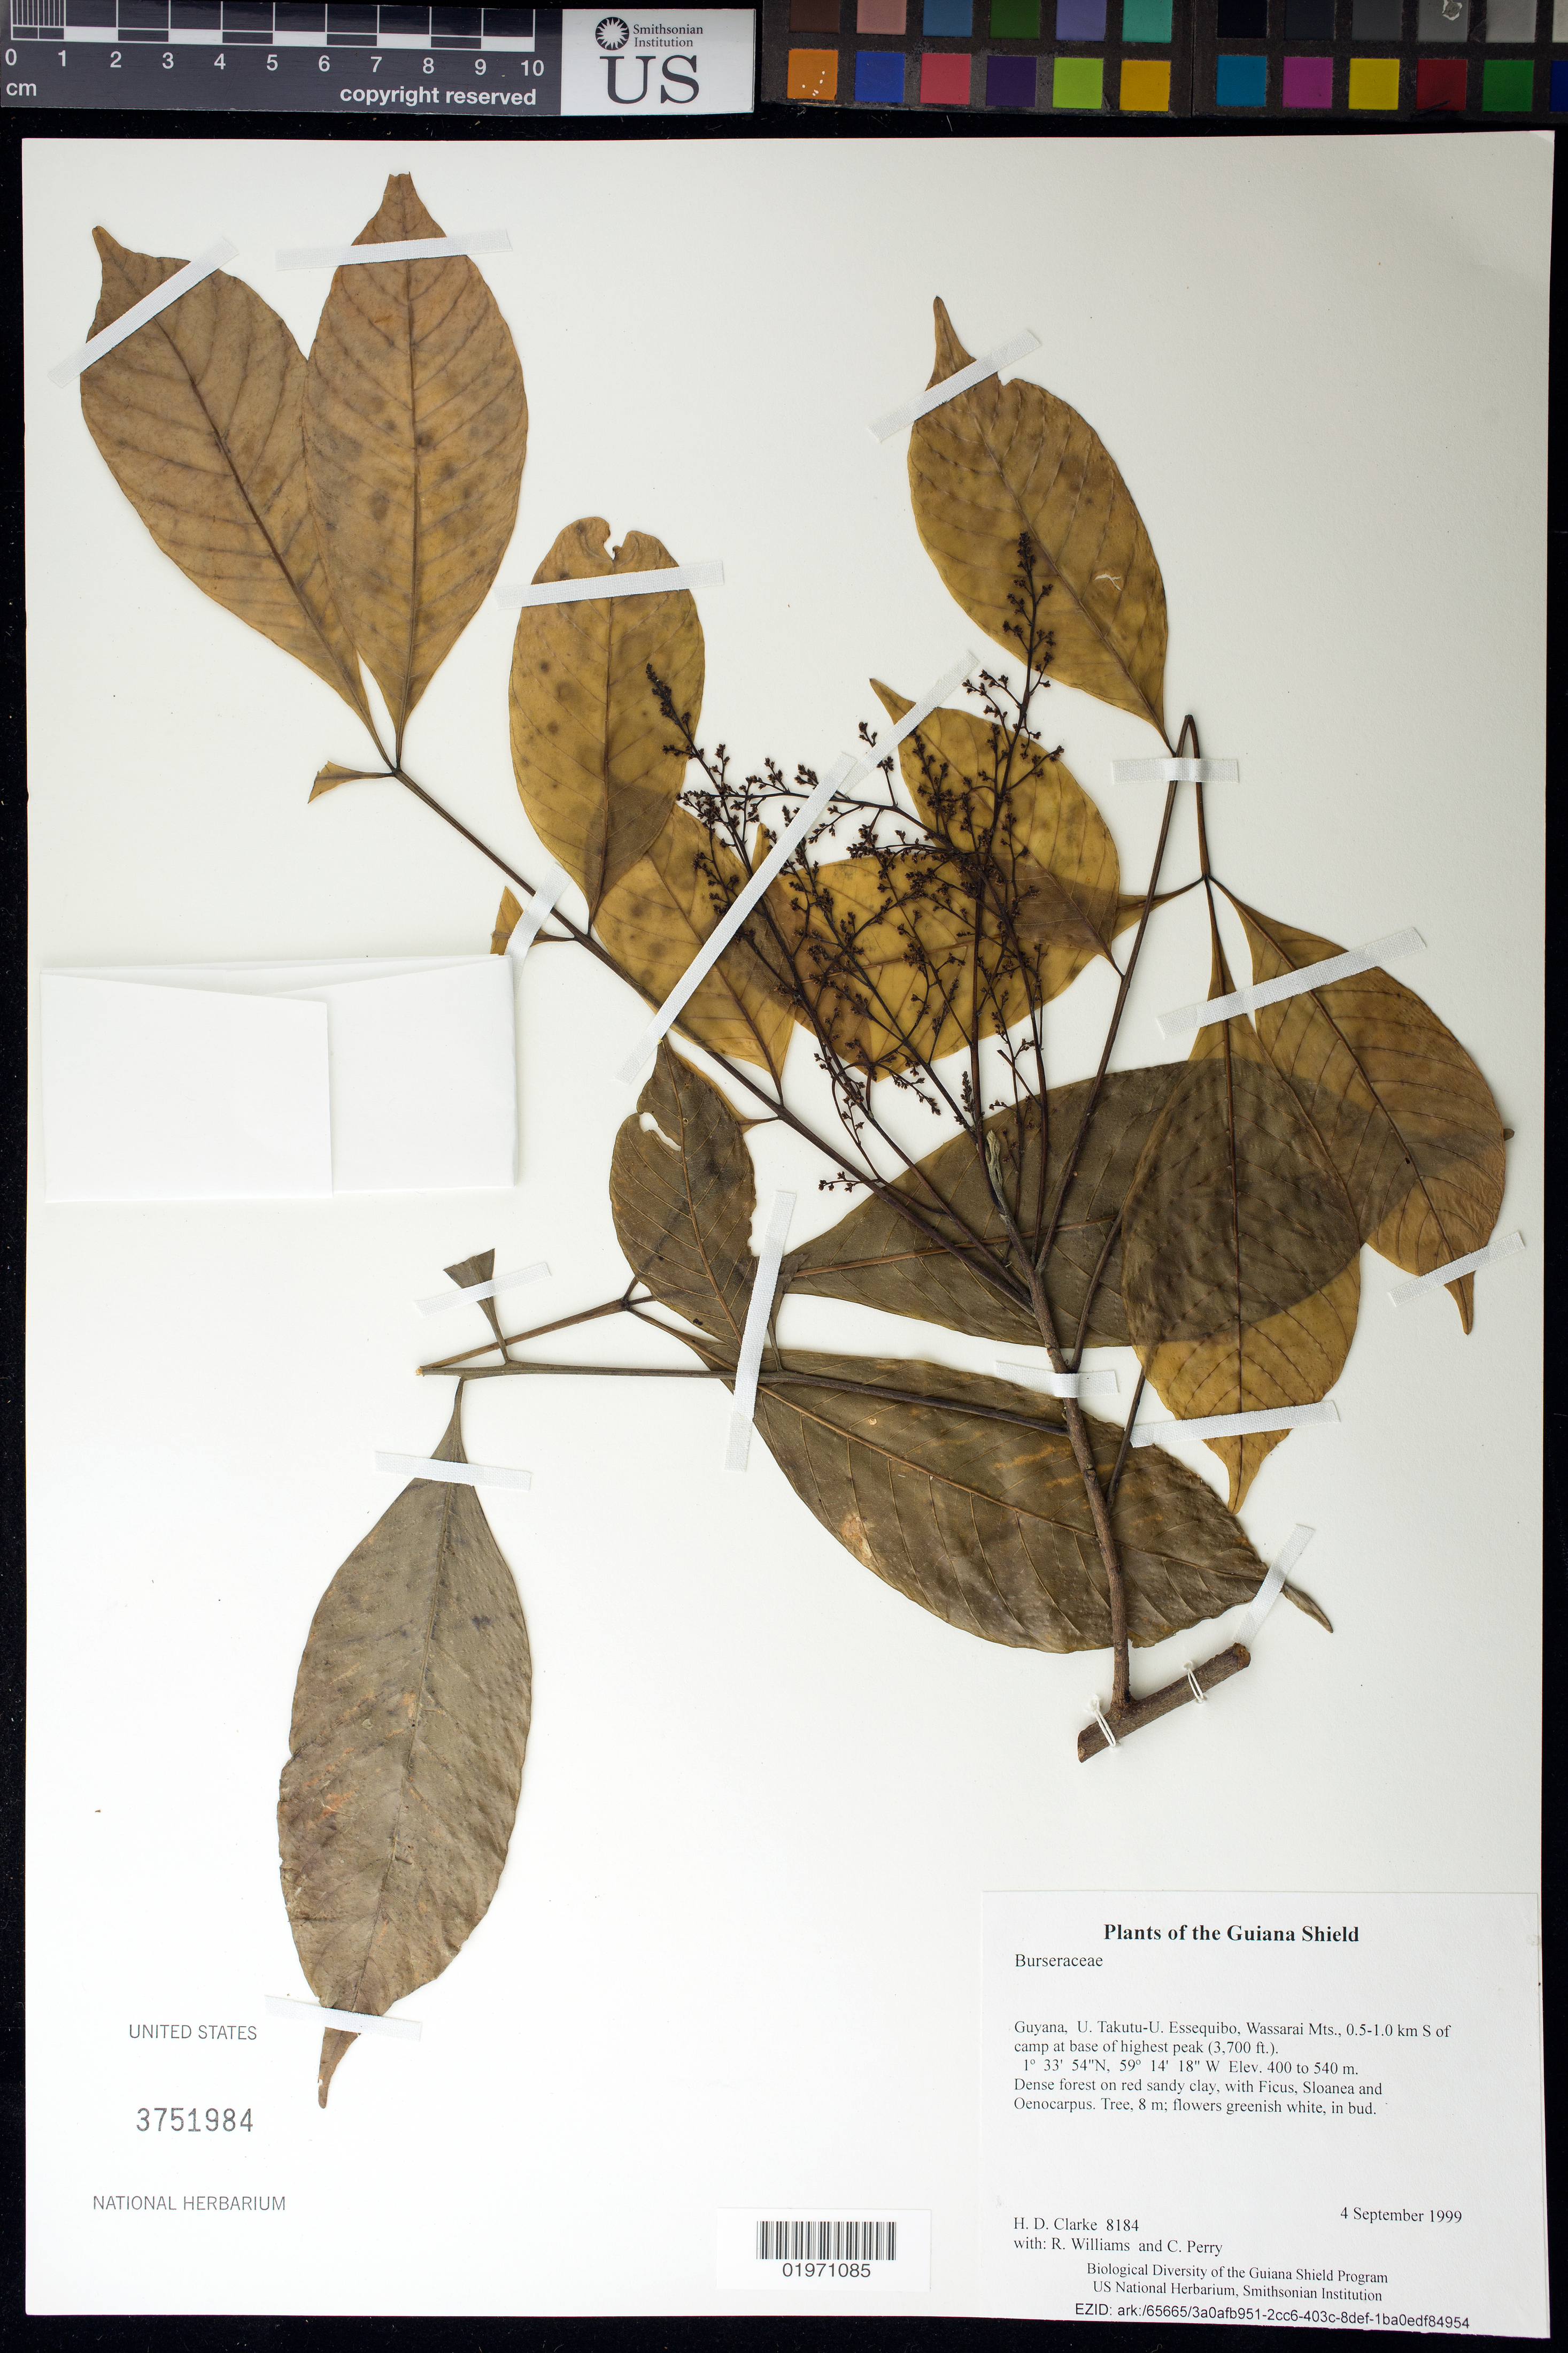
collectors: H. D. Clarke, R. Williams & C. Perry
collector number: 8184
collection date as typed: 4 September 1999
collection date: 1999-09-04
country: Guyana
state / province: U. Takutu-U. Essequibo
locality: Wassarai Mts., 0.5-1.0 km S of camp at base of highest peak (3,700 ft.)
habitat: Dense forest on red sandy clay, with Ficus, Sloanea and Oenocarpus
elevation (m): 400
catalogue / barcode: US 3751984